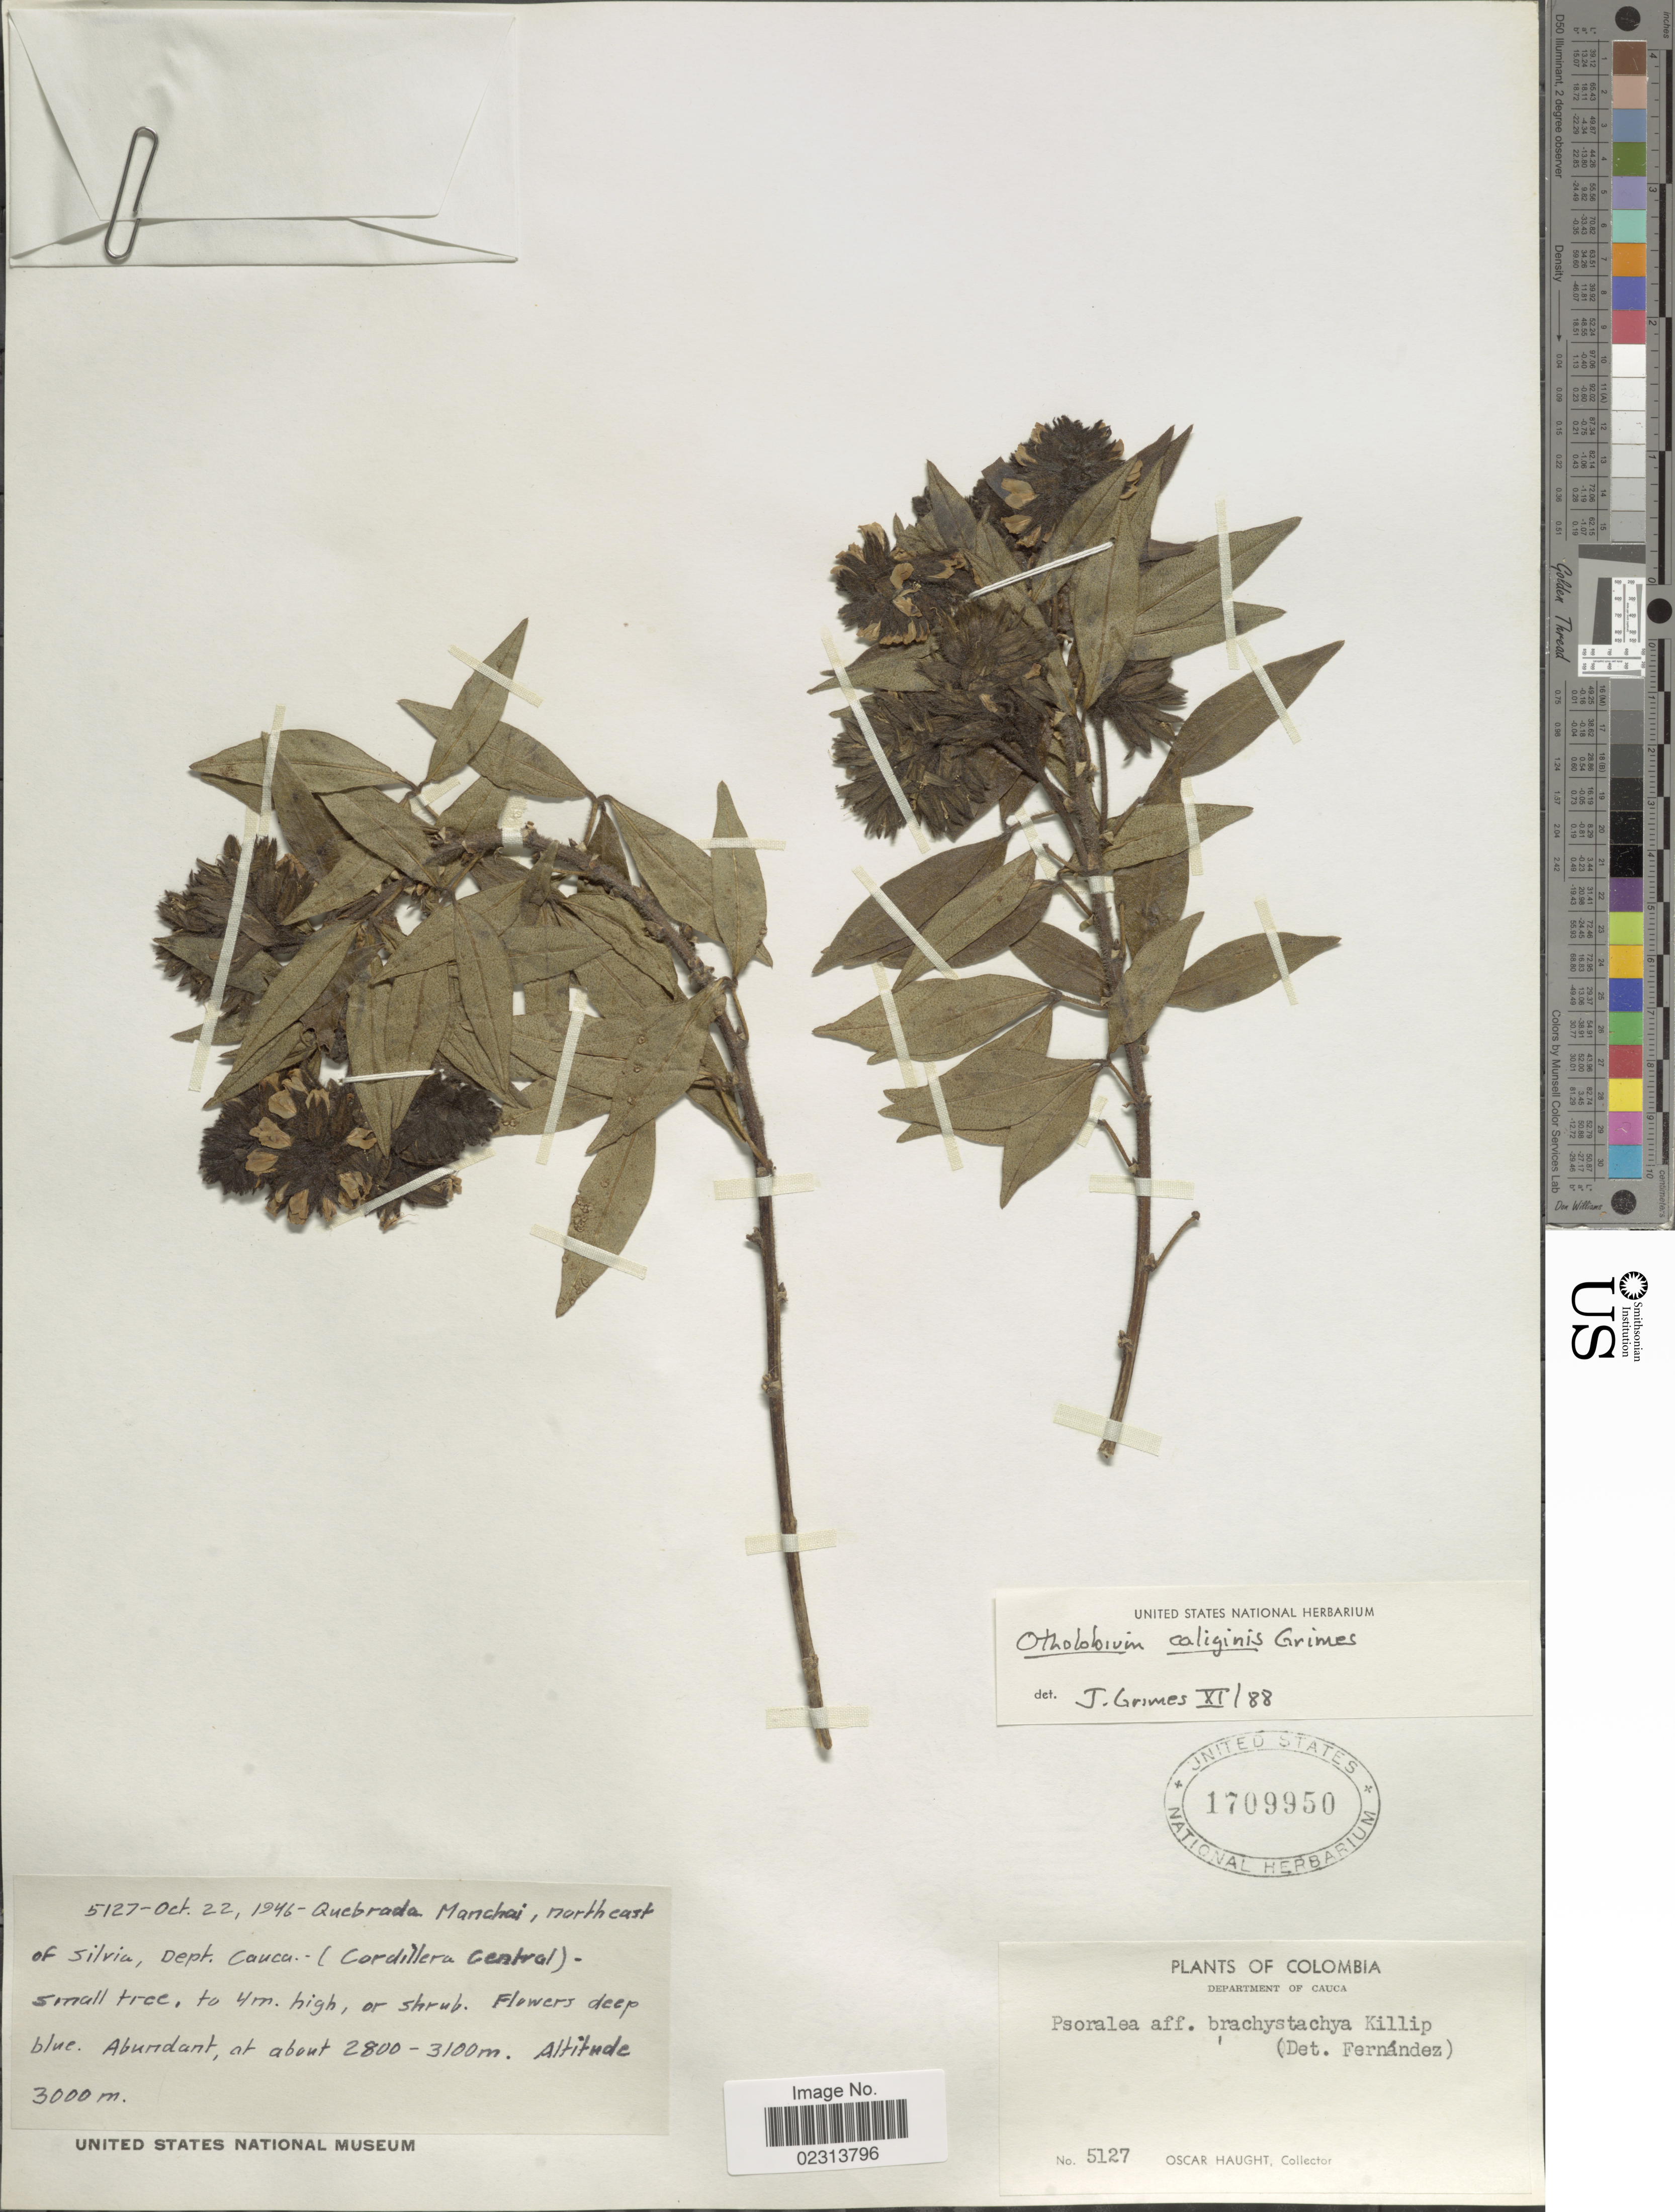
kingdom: Plantae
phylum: Tracheophyta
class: Magnoliopsida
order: Fabales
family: Fabaceae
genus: Otholobium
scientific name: Otholobium caliginis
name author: J.W. Grimes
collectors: O. L. Haught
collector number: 5127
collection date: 1946-10-22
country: Colombia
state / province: Cauca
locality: Department of Cauca, Quebrada Manchai, northeast of Silvia, Dept, Cauca (Cordillera Central)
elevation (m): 2800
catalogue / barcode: US 1709950